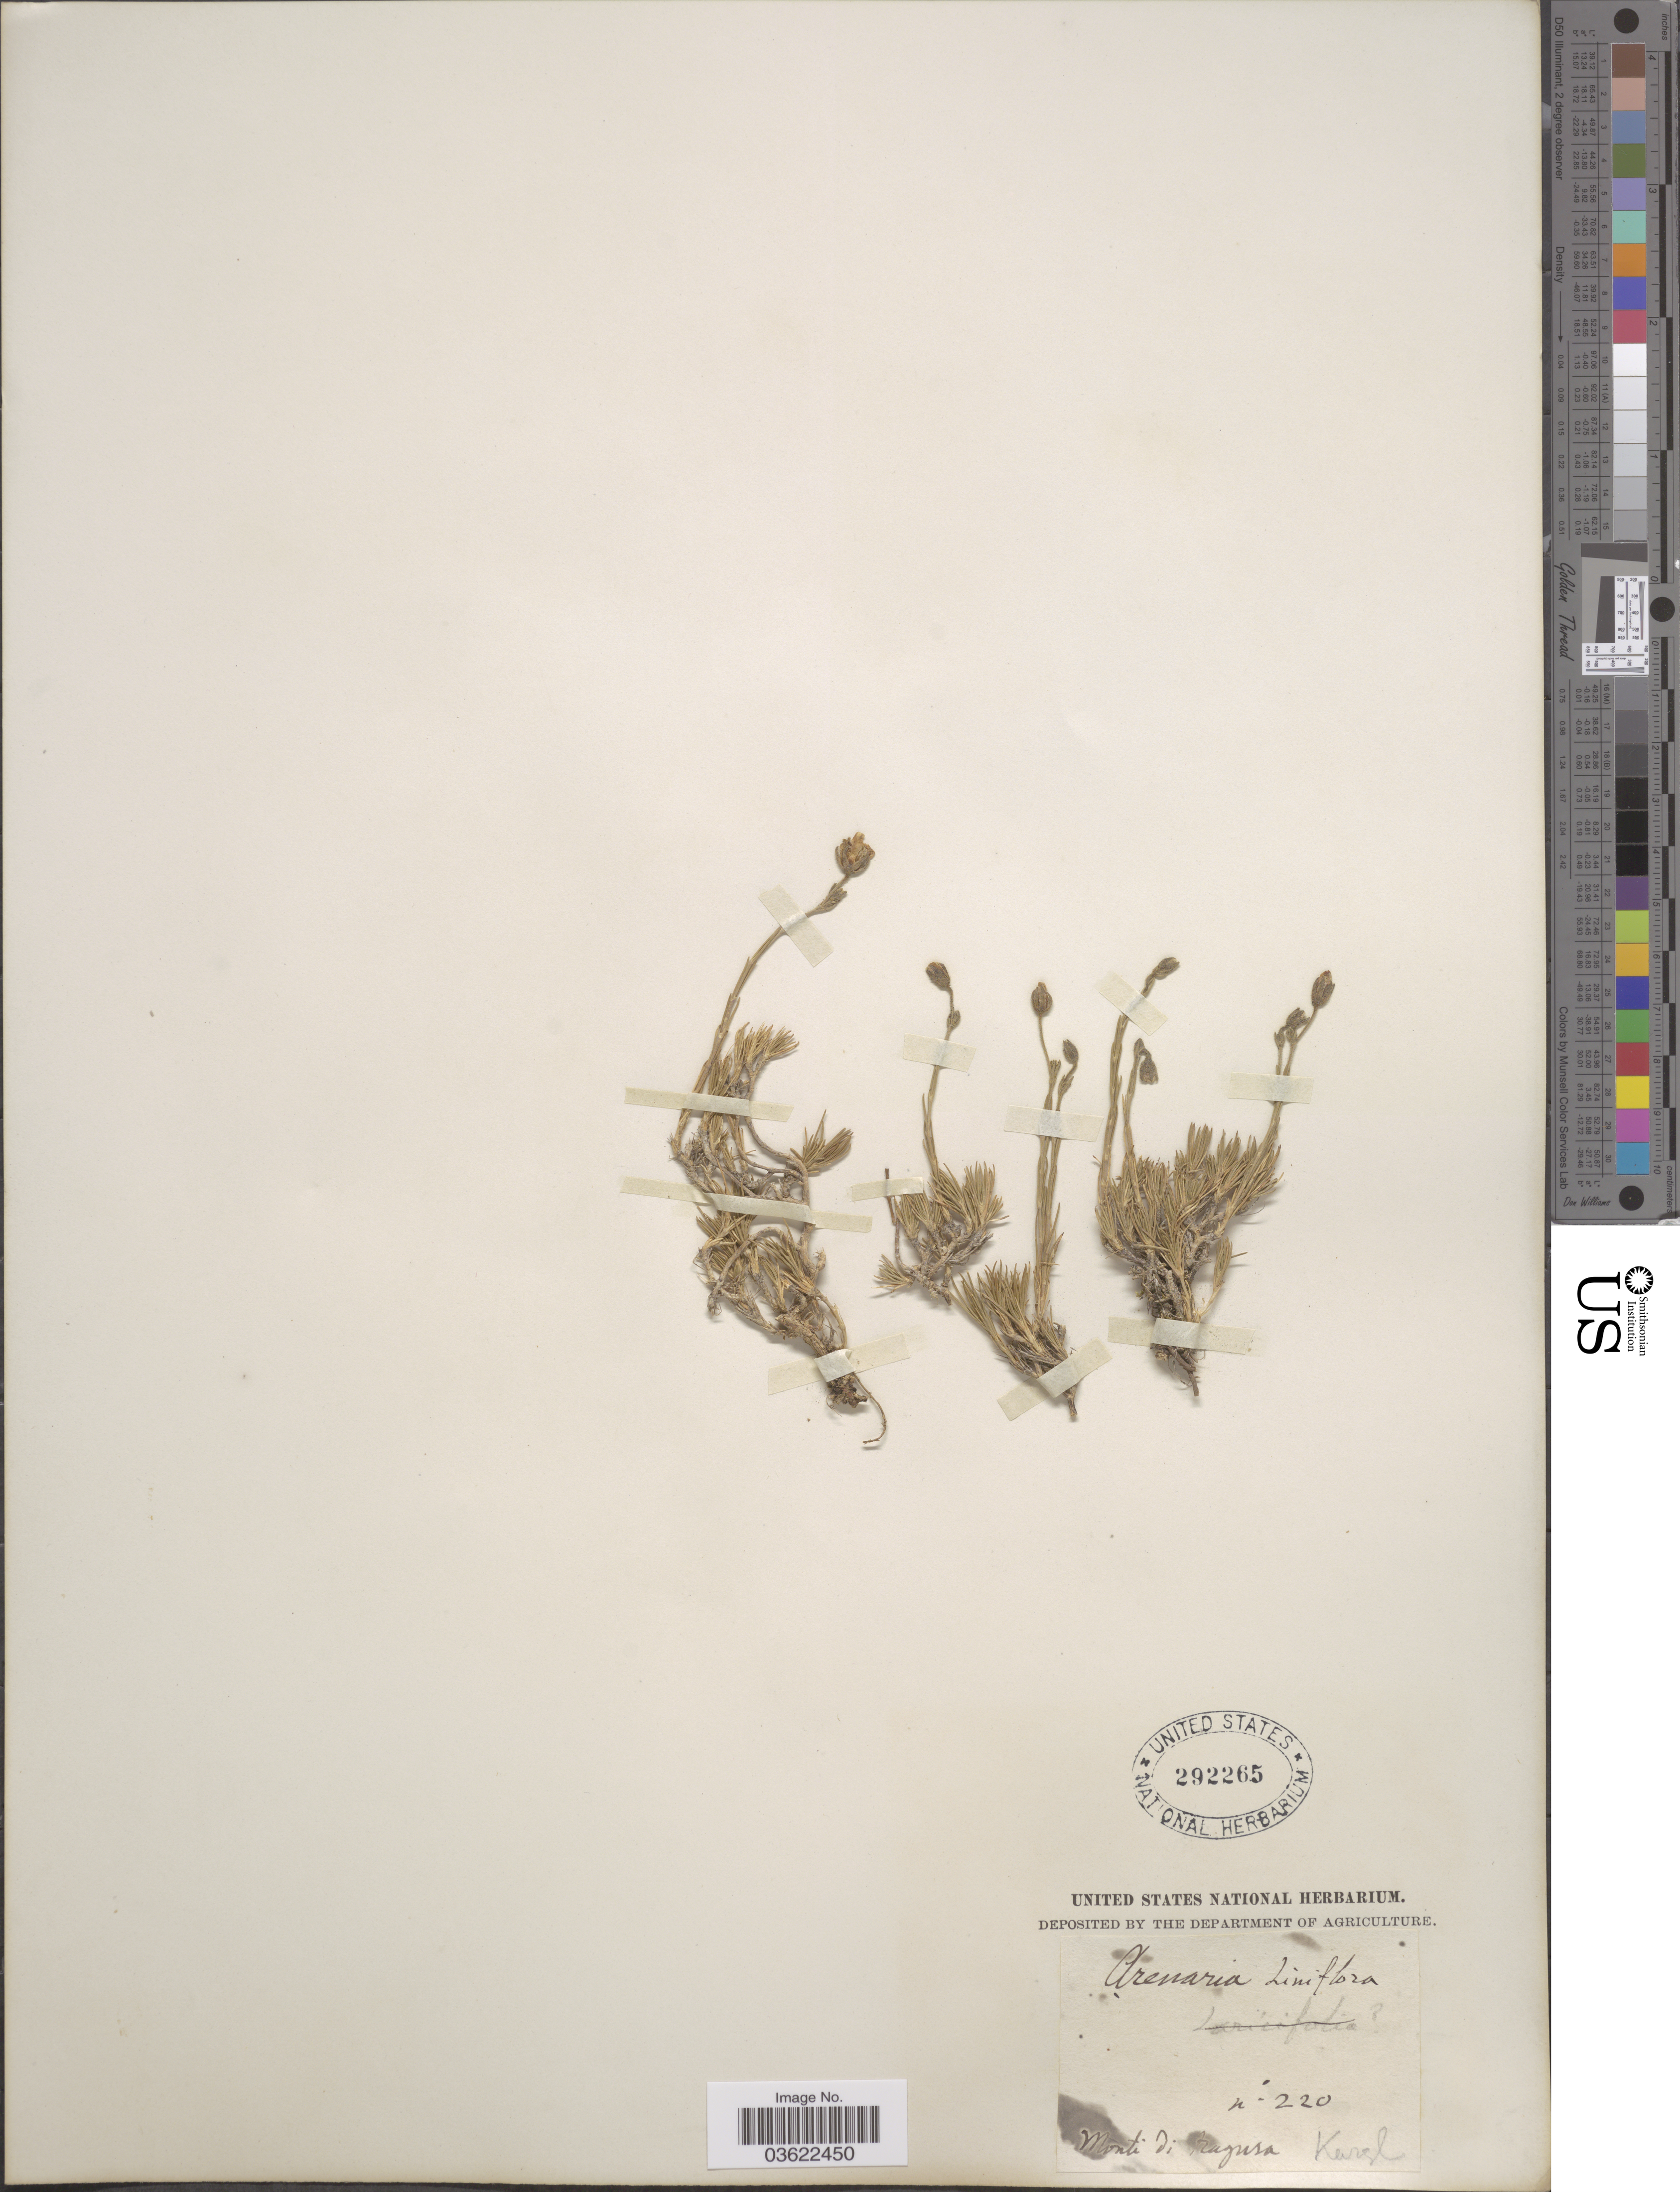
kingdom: Plantae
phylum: Tracheophyta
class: Magnoliopsida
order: Caryophyllales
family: Caryophyllaceae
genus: Cherleria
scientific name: Cherleria laricifolia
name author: (L.) Iamonico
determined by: Strong, Mark T., (BOT), Smithsonian Institution - National Museum of Natural History (UNITED STATES)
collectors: Kargl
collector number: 220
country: Italy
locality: Monti di Ragusa.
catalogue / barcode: US 292265